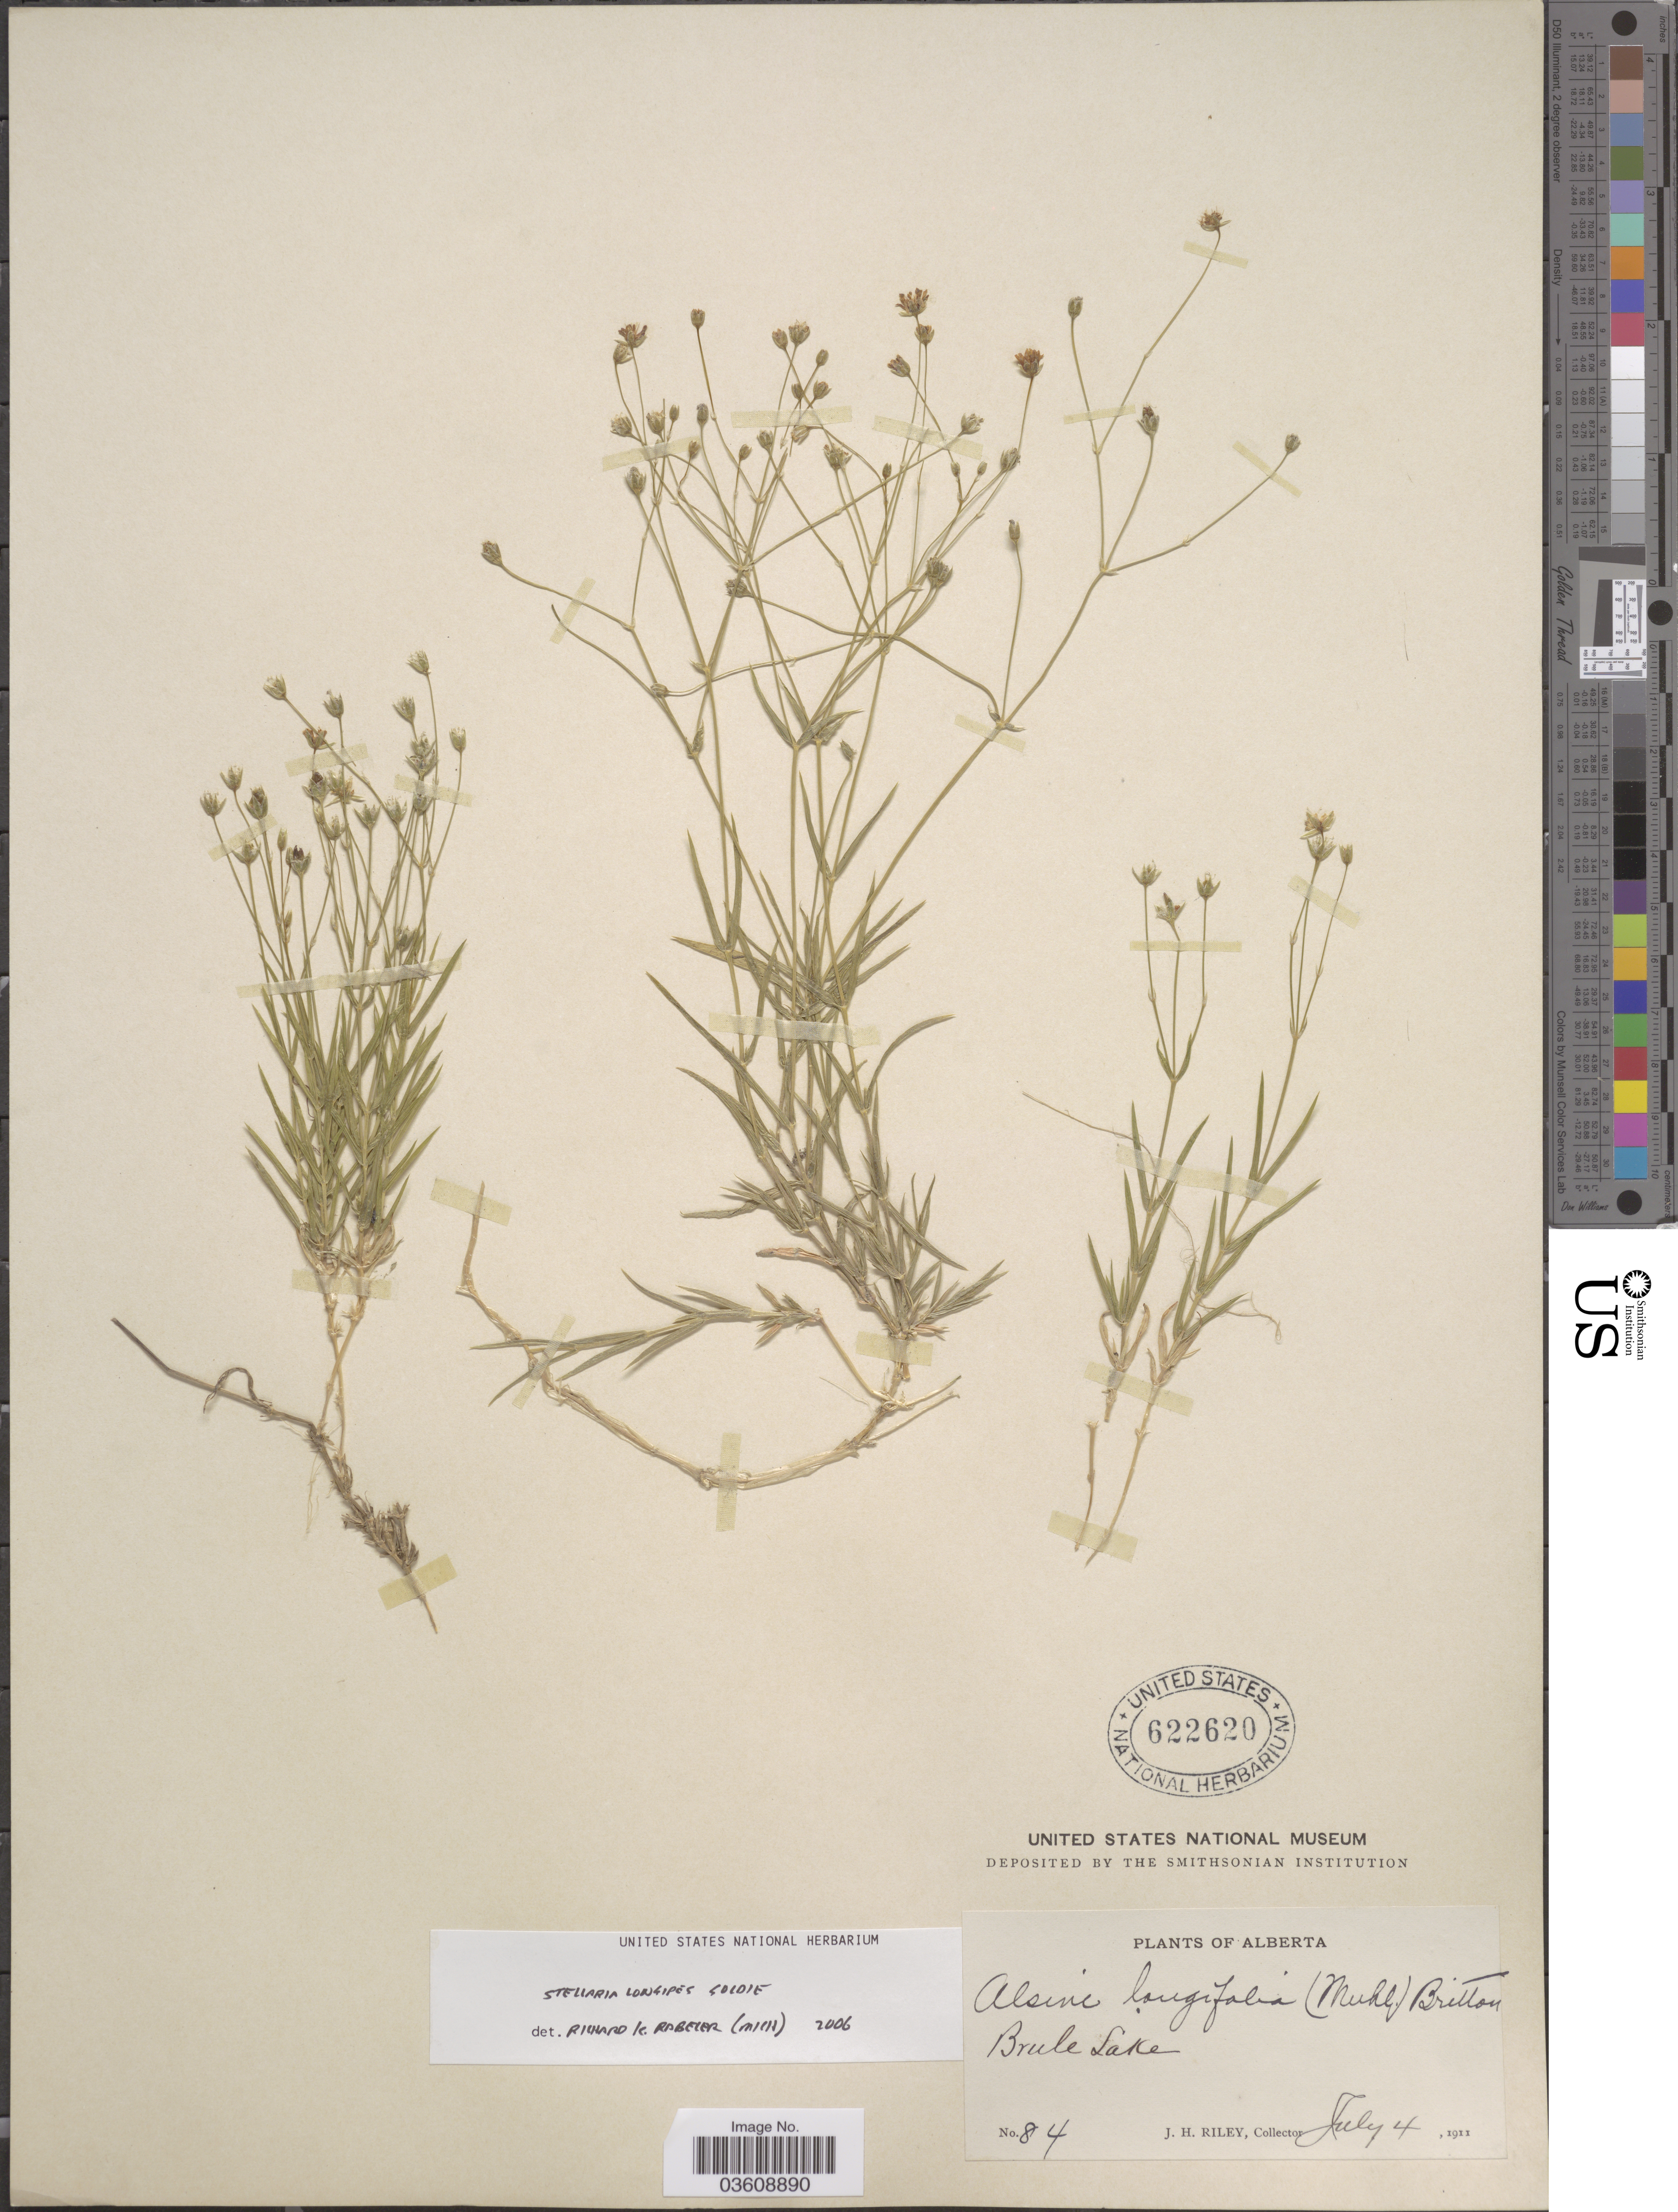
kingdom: Plantae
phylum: Tracheophyta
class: Magnoliopsida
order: Caryophyllales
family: Caryophyllaceae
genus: Stellaria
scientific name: Stellaria longipes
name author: Goldie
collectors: J. H. Riley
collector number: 84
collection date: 1911-07-04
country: Canada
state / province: Alberta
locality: Brule Lake.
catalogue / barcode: US 622620